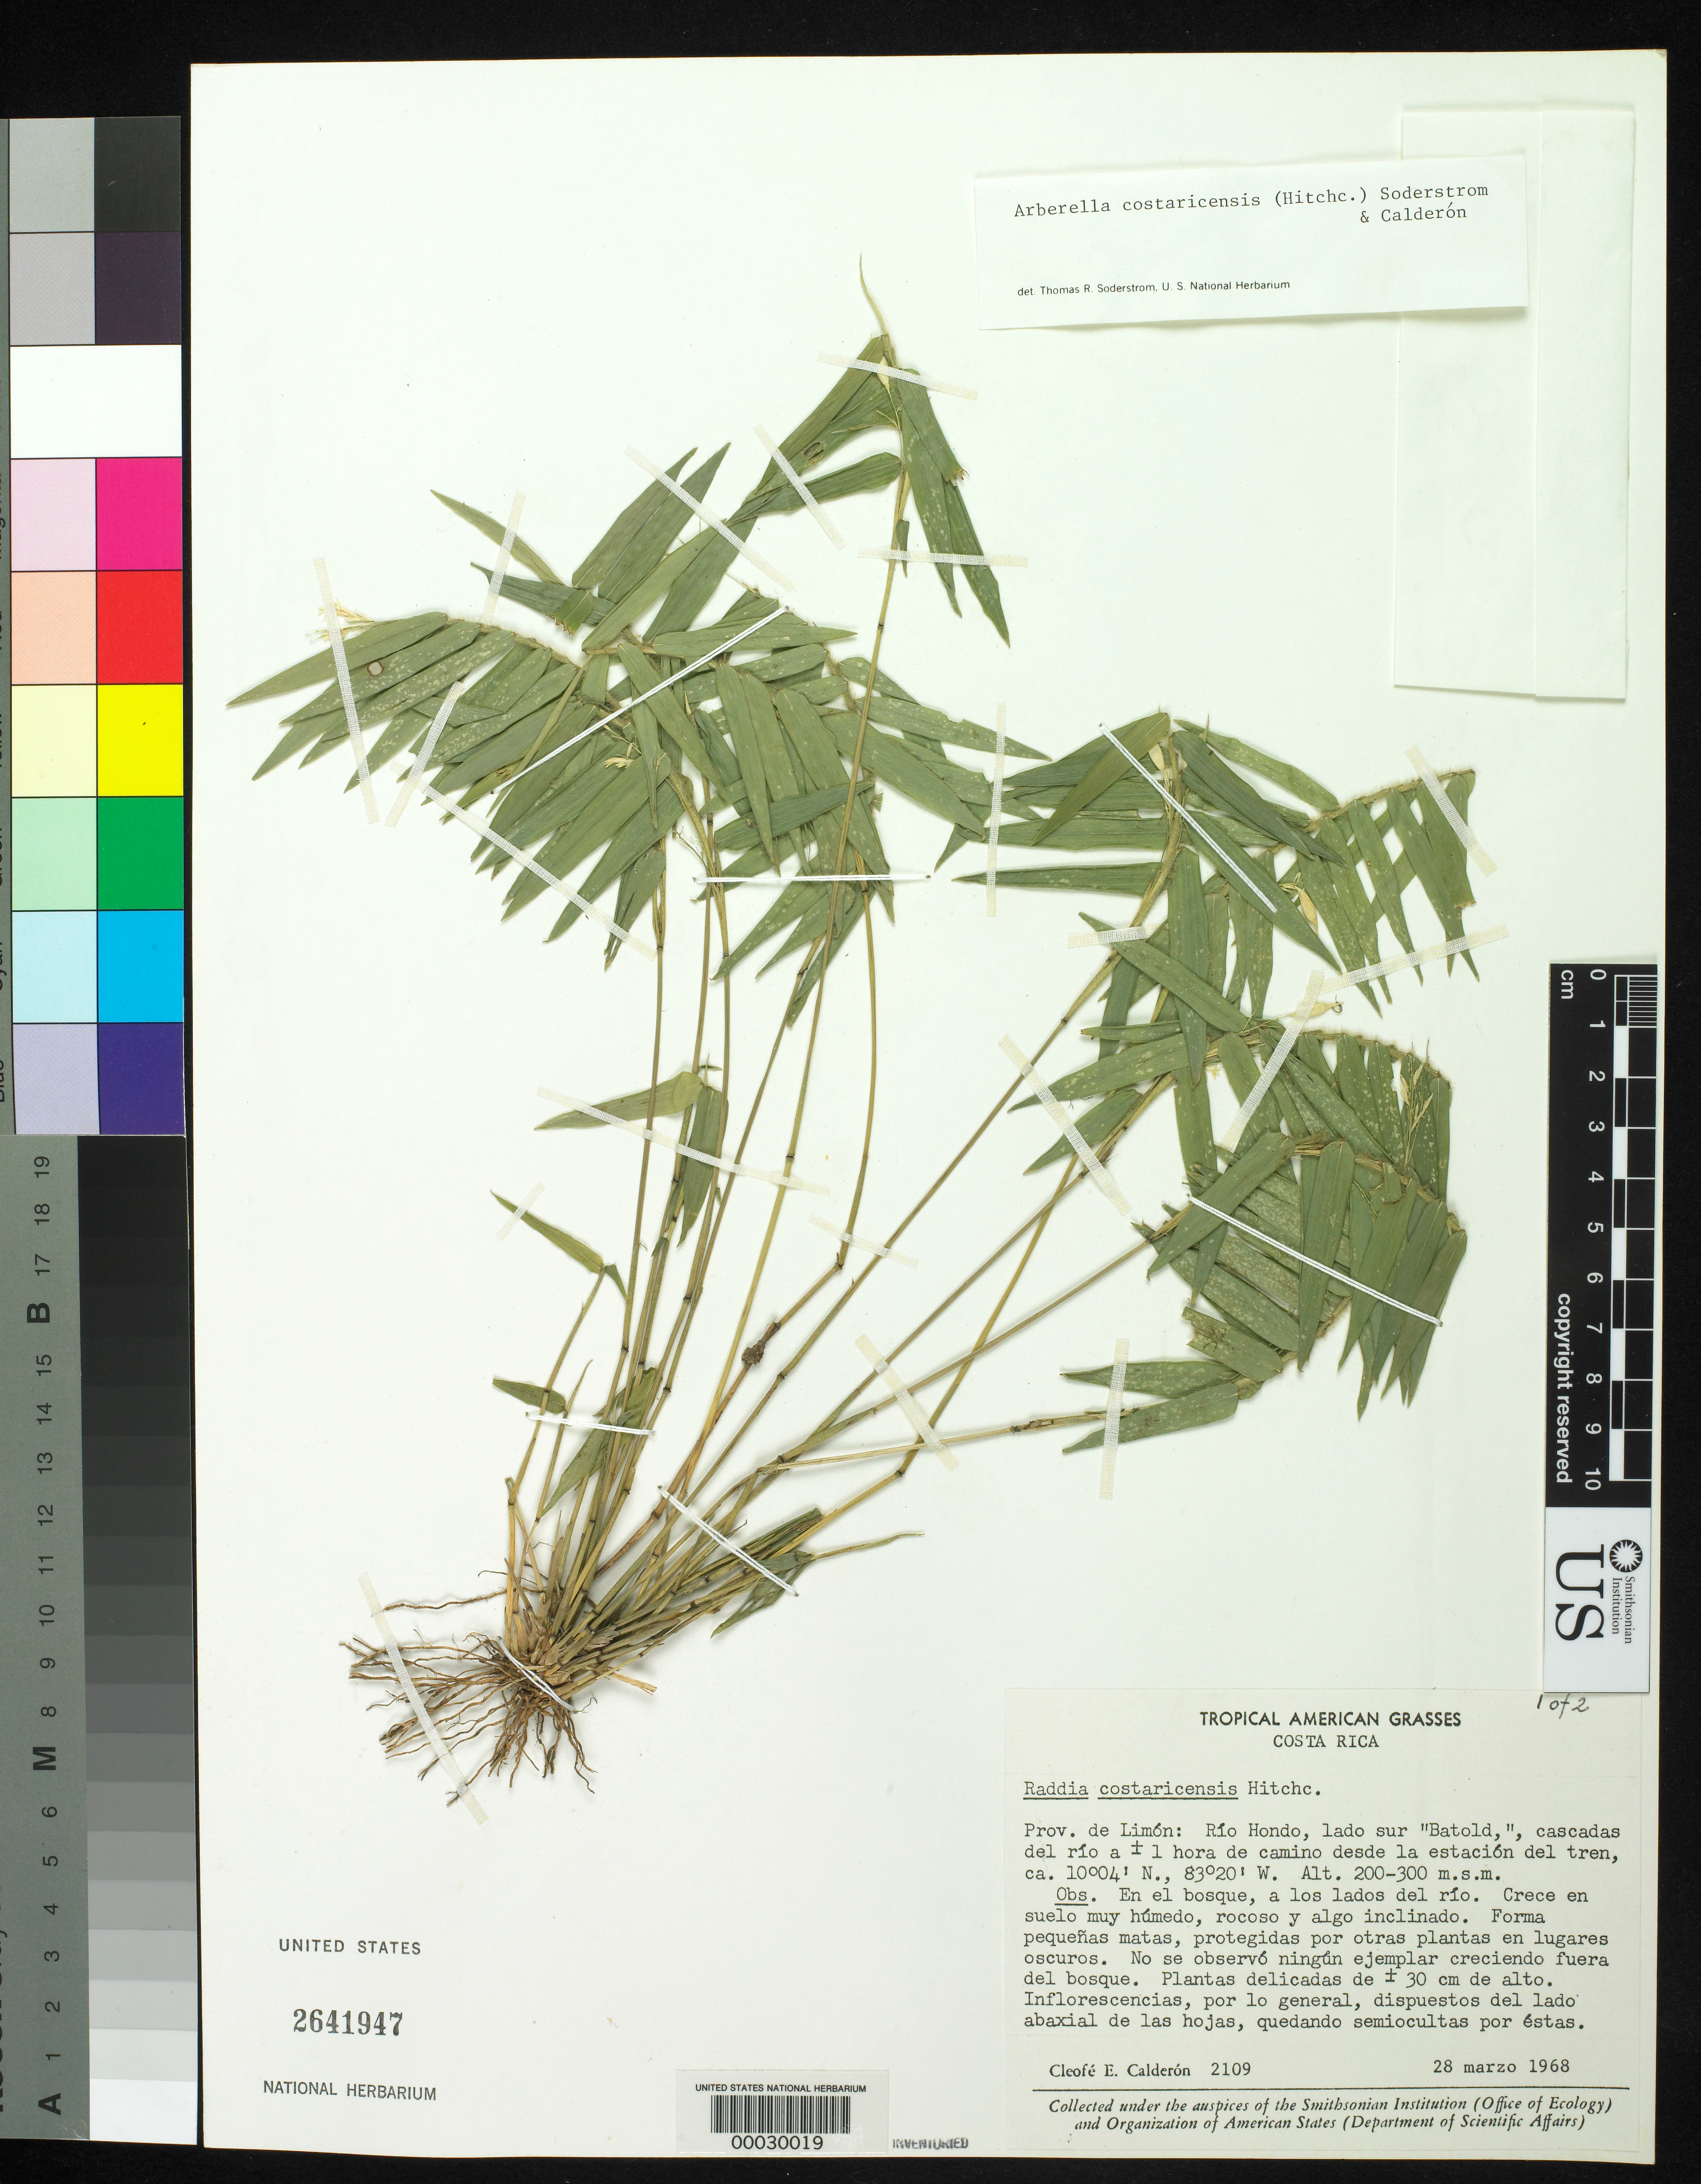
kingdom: Plantae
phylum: Tracheophyta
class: Liliopsida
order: Poales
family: Poaceae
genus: Arberella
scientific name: Arberella costaricensis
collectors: C. E. Calderón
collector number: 2109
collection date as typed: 28 Mar 1968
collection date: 1968-03-28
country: Costa Rica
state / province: Limón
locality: Rio hondo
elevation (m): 200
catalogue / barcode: US 2641947